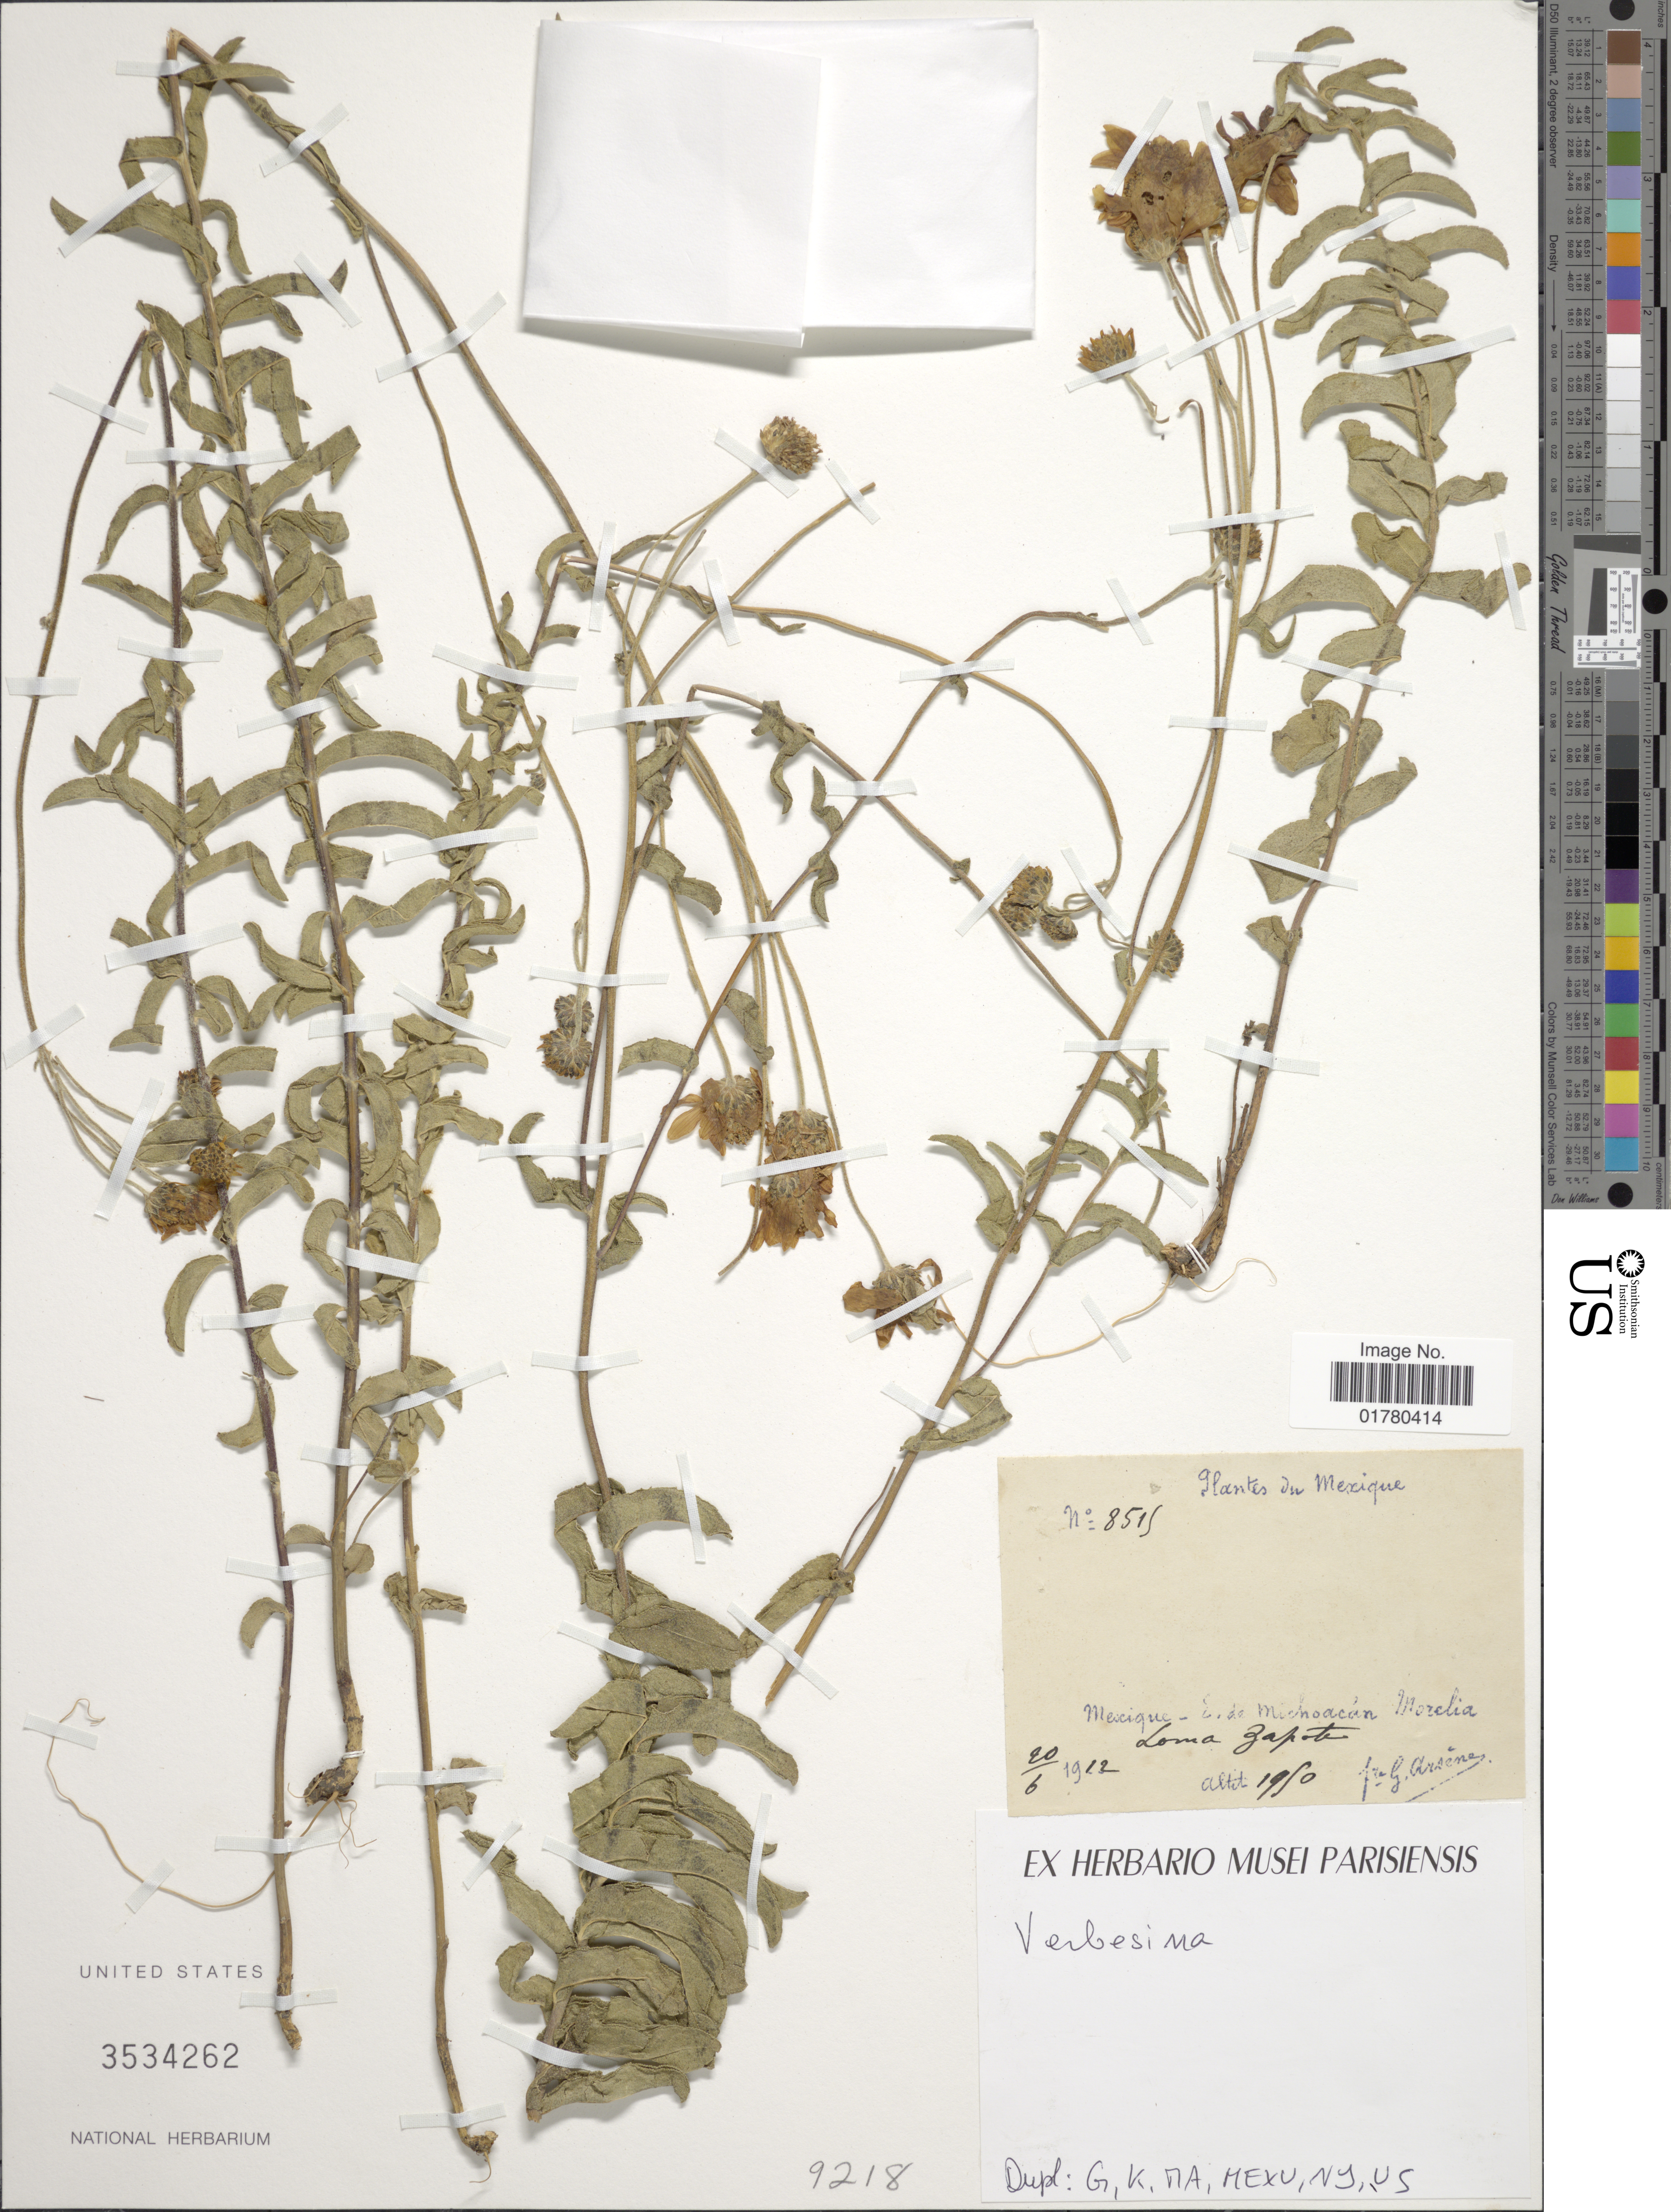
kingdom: Plantae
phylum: Tracheophyta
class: Magnoliopsida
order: Asterales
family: Asteraceae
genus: Verbesina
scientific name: Verbesina sp.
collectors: Bro. G. Arsène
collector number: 8519*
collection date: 1912-06-20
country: Mexico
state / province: Michoacán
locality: Morelia, Loma Zapote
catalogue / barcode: US 3534262